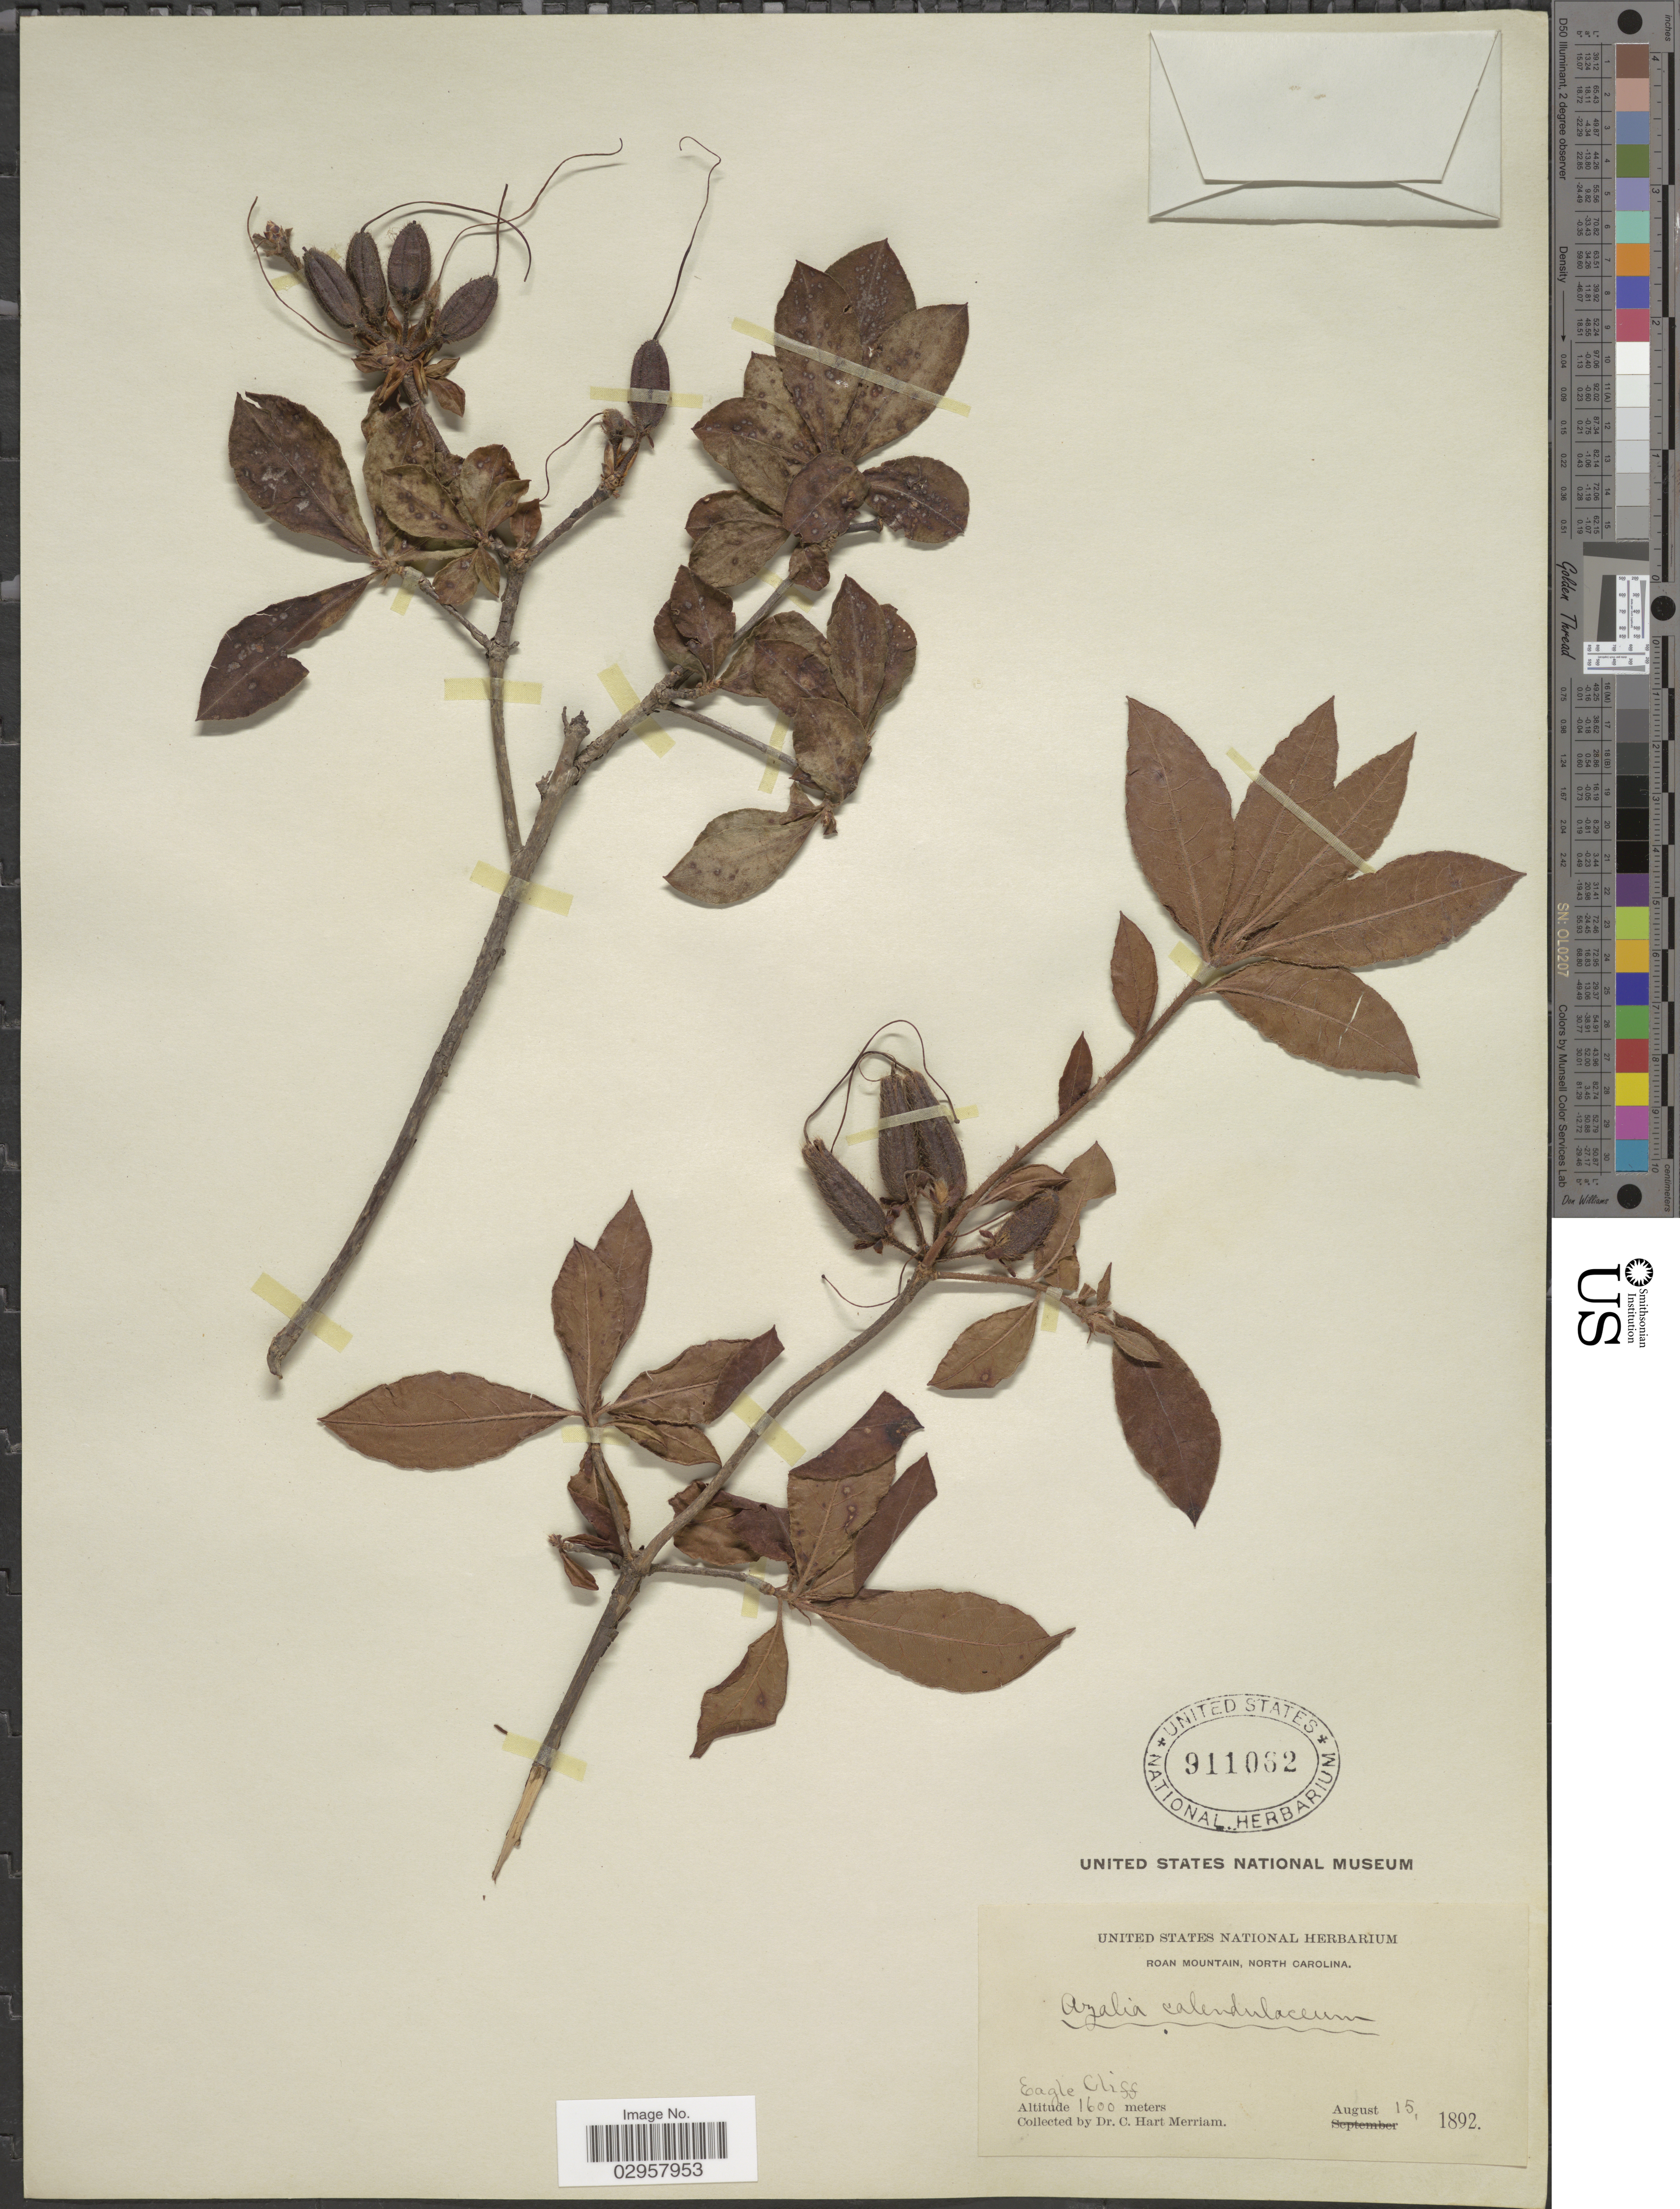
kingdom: Plantae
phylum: Tracheophyta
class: Magnoliopsida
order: Ericales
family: Ericaceae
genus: Rhododendron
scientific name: Rhododendron calendulaceum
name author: (Michx.) Torr.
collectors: C. Merriam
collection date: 1892-08-15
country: United States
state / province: North Carolina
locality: Roan Mountain. Eagle Cliss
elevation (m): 1600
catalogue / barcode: US 911062